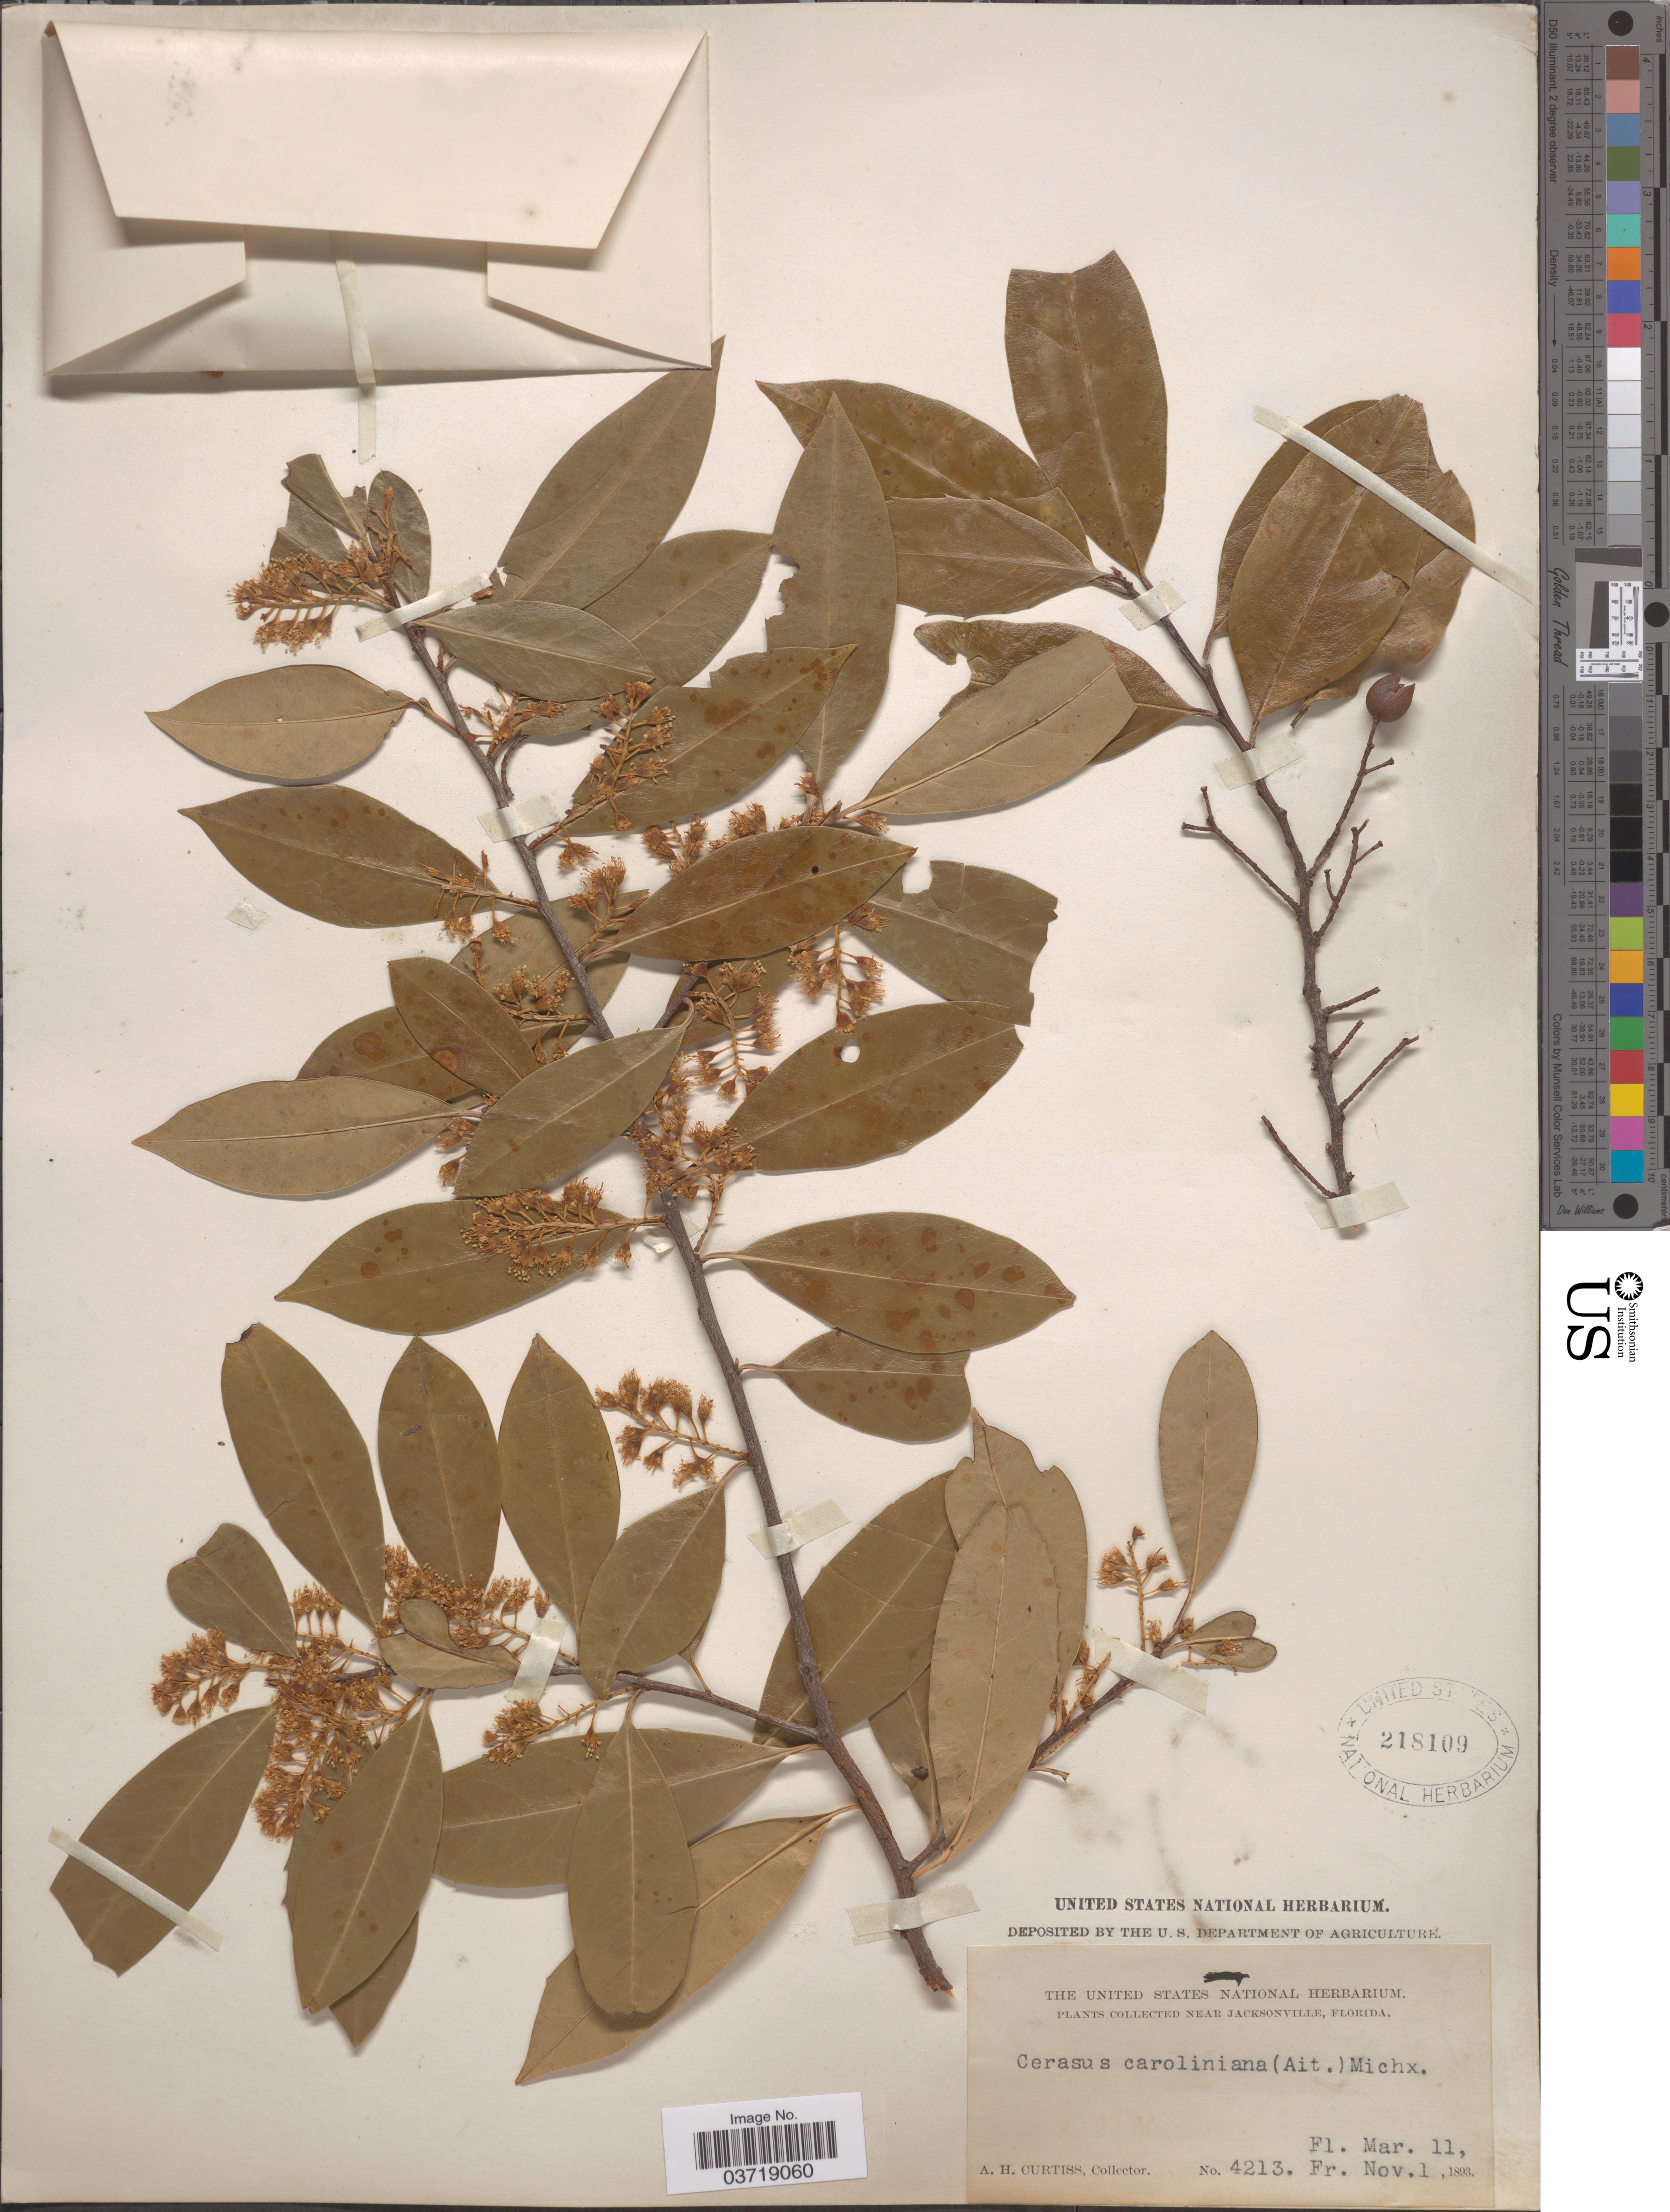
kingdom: Plantae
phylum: Tracheophyta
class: Magnoliopsida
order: Rosales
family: Rosaceae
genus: Prunus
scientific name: Prunus caroliniana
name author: (Mill.) Aiton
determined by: Strong, Mark T., (BOT), Smithsonian Institution - National Museum of Natural History (UNITED STATES)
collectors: A. H. Curtiss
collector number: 4213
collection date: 1893-03-11/1893-11-01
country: United States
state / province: Florida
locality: Near Jacksonville.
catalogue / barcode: US 218109